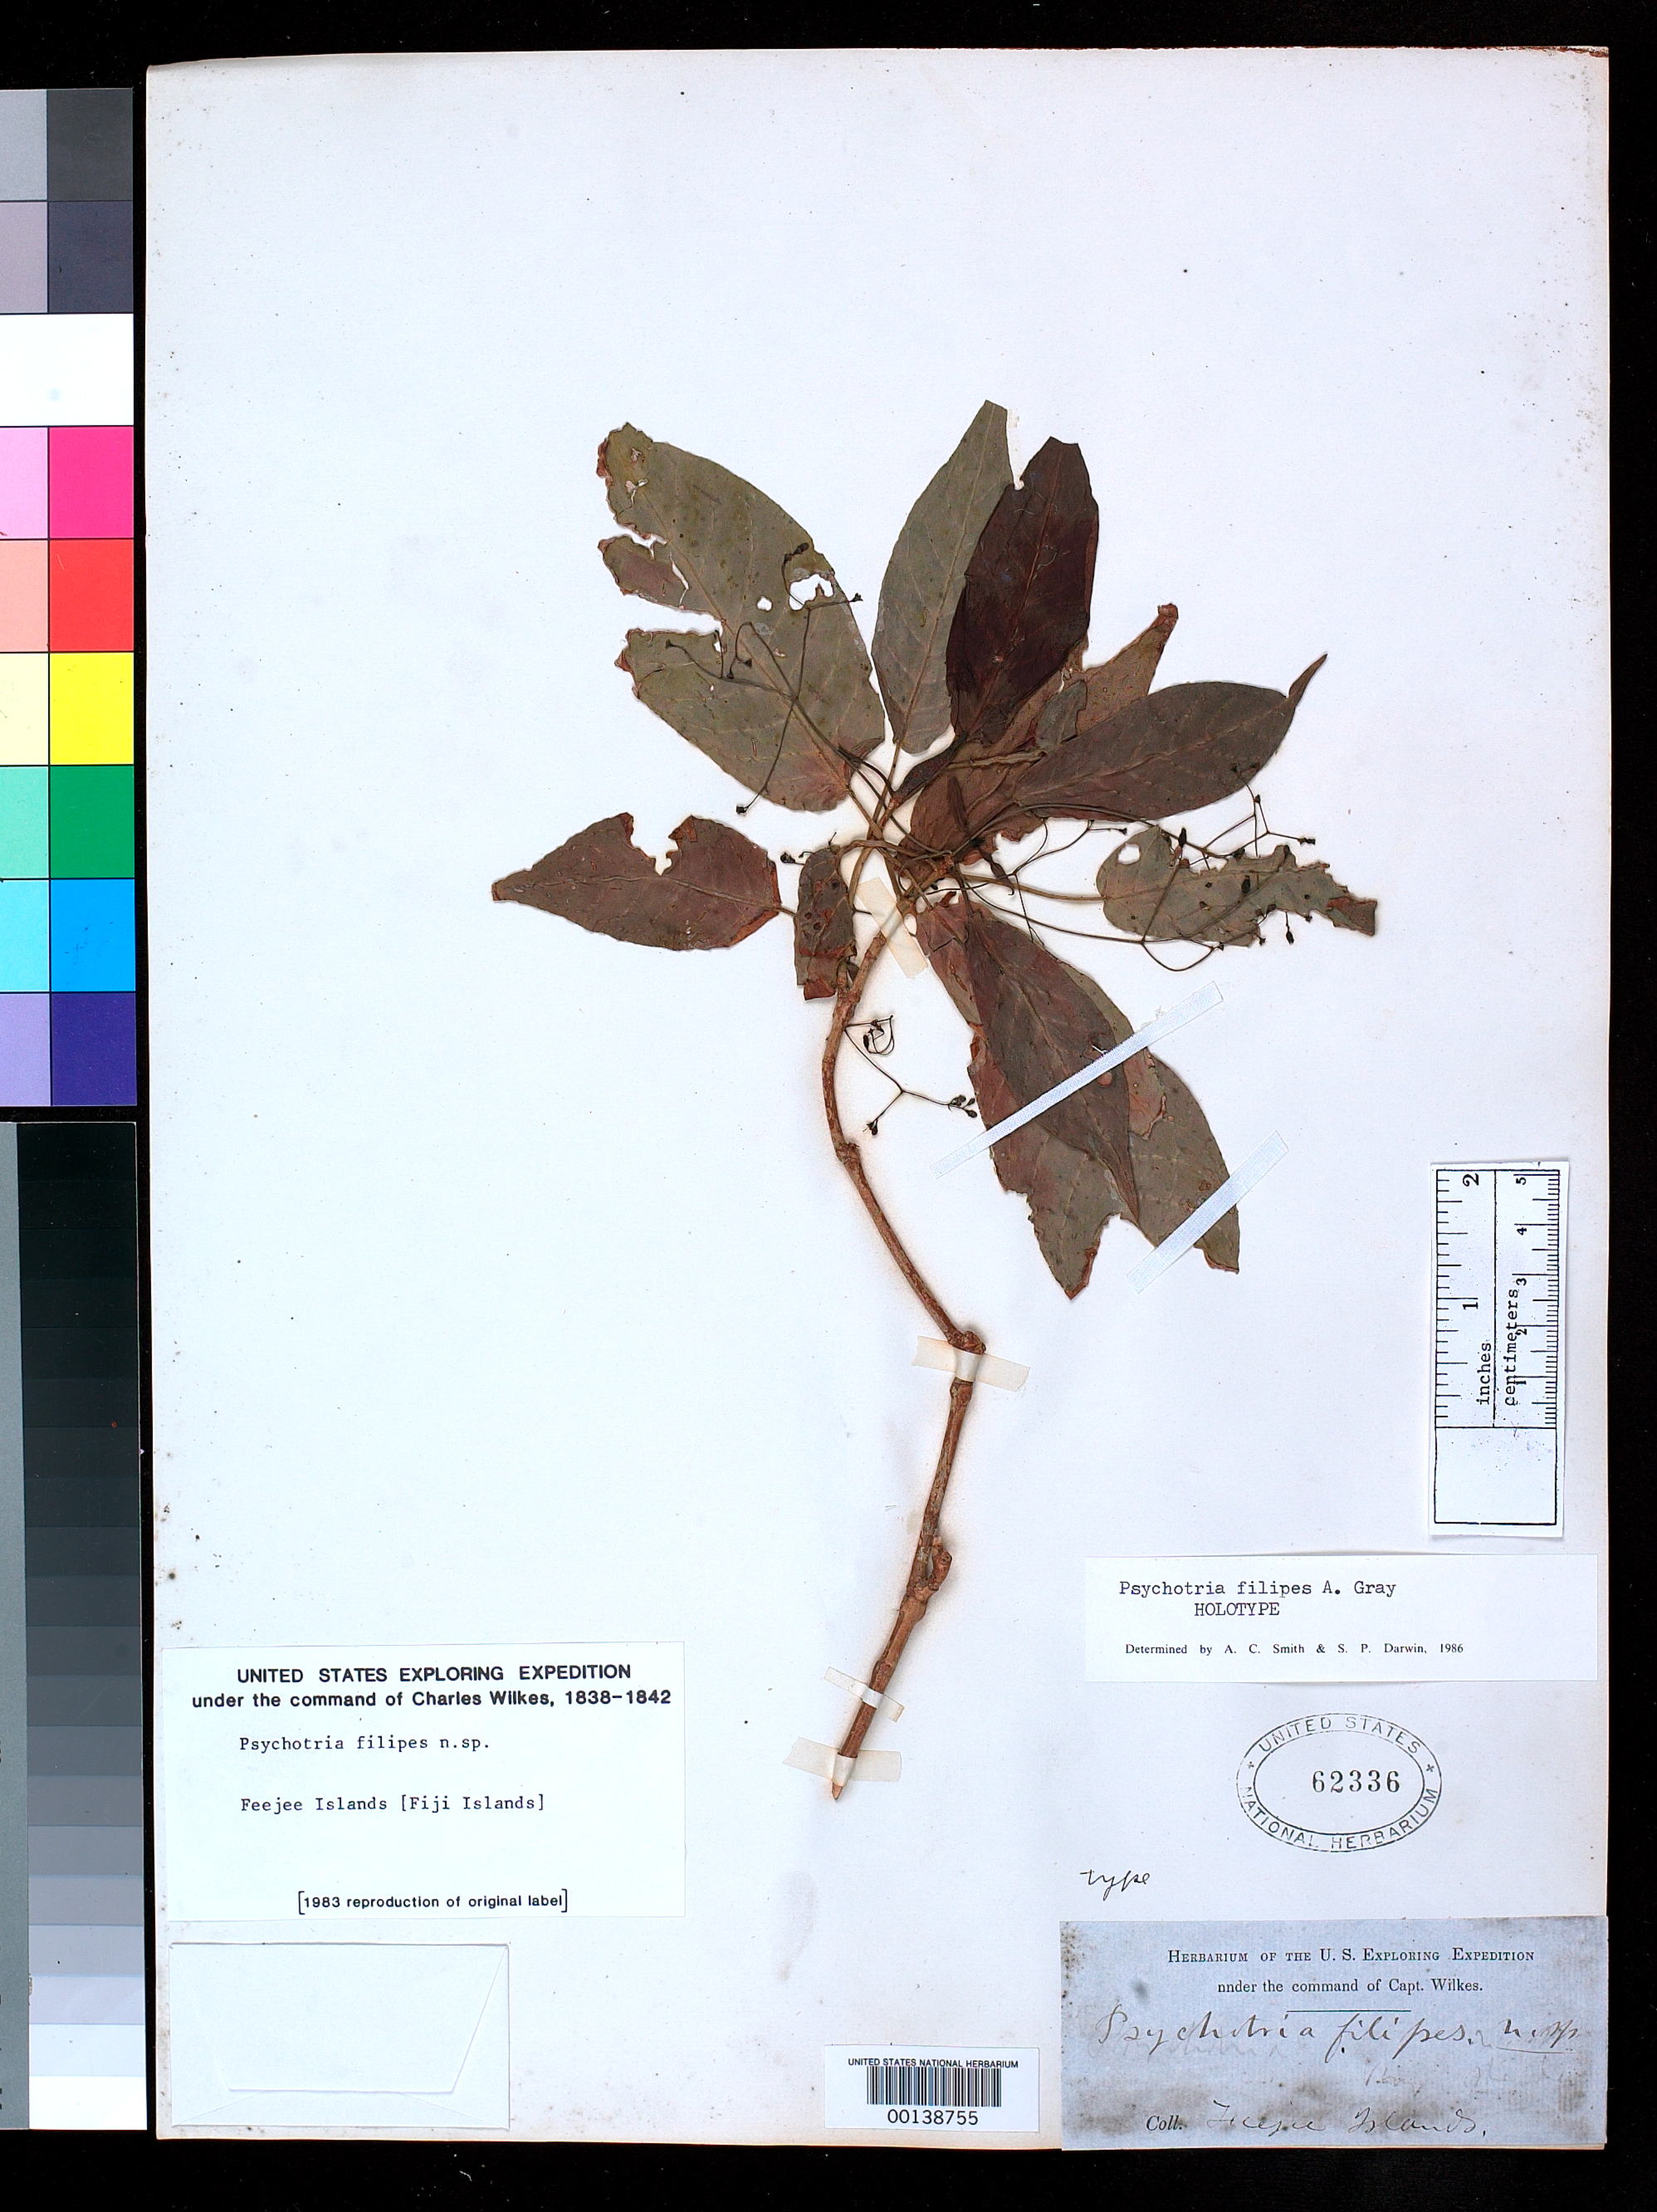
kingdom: Plantae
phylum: Tracheophyta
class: Magnoliopsida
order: Gentianales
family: Rubiaceae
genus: Psychotria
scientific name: Psychotria filipes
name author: A. Gray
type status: Holotype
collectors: Wilkes Explor. Exped.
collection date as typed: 1838 to -- --- 1842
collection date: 1838/1842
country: Fiji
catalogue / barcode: US 62336